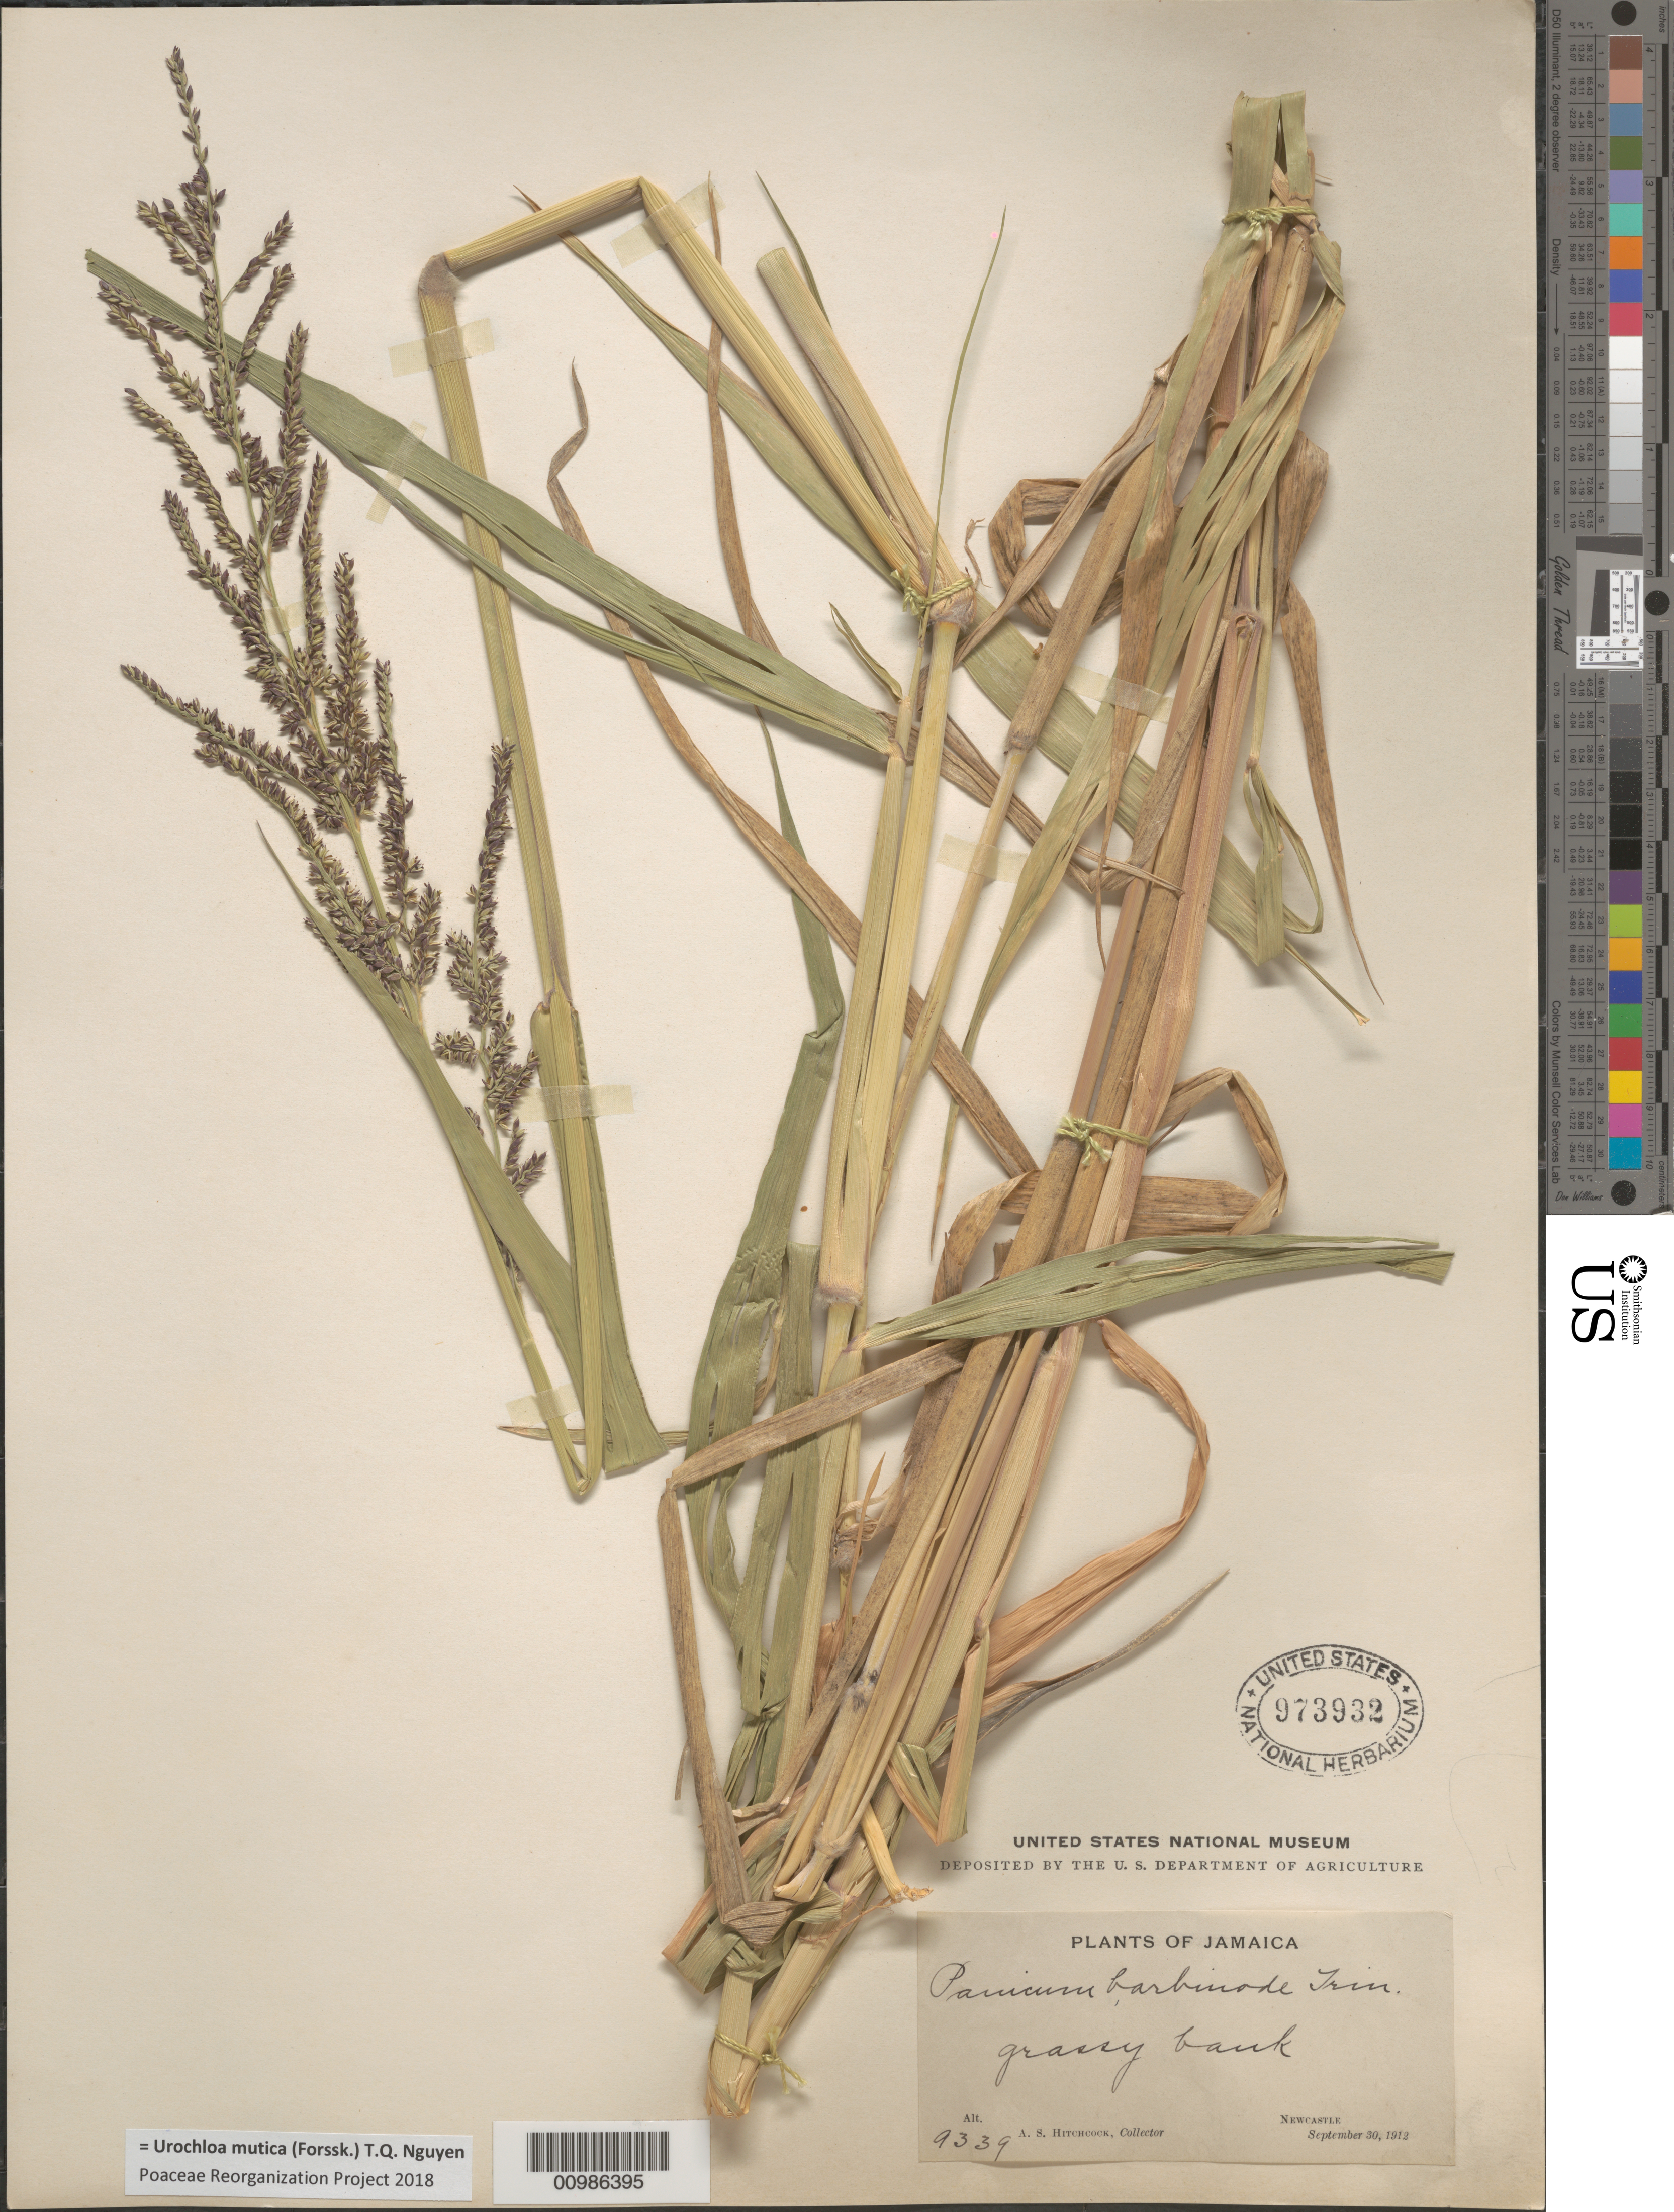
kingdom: Plantae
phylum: Tracheophyta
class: Liliopsida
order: Poales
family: Poaceae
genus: Brachiaria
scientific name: Brachiaria mutica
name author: (Forssk.) Stapf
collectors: A. S. Hitchcock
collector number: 9339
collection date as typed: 30 Sep 1912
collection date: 1912-09-30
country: Jamaica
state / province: Saint Andrew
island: Jamaica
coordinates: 0 N, 0 E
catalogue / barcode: US 973932